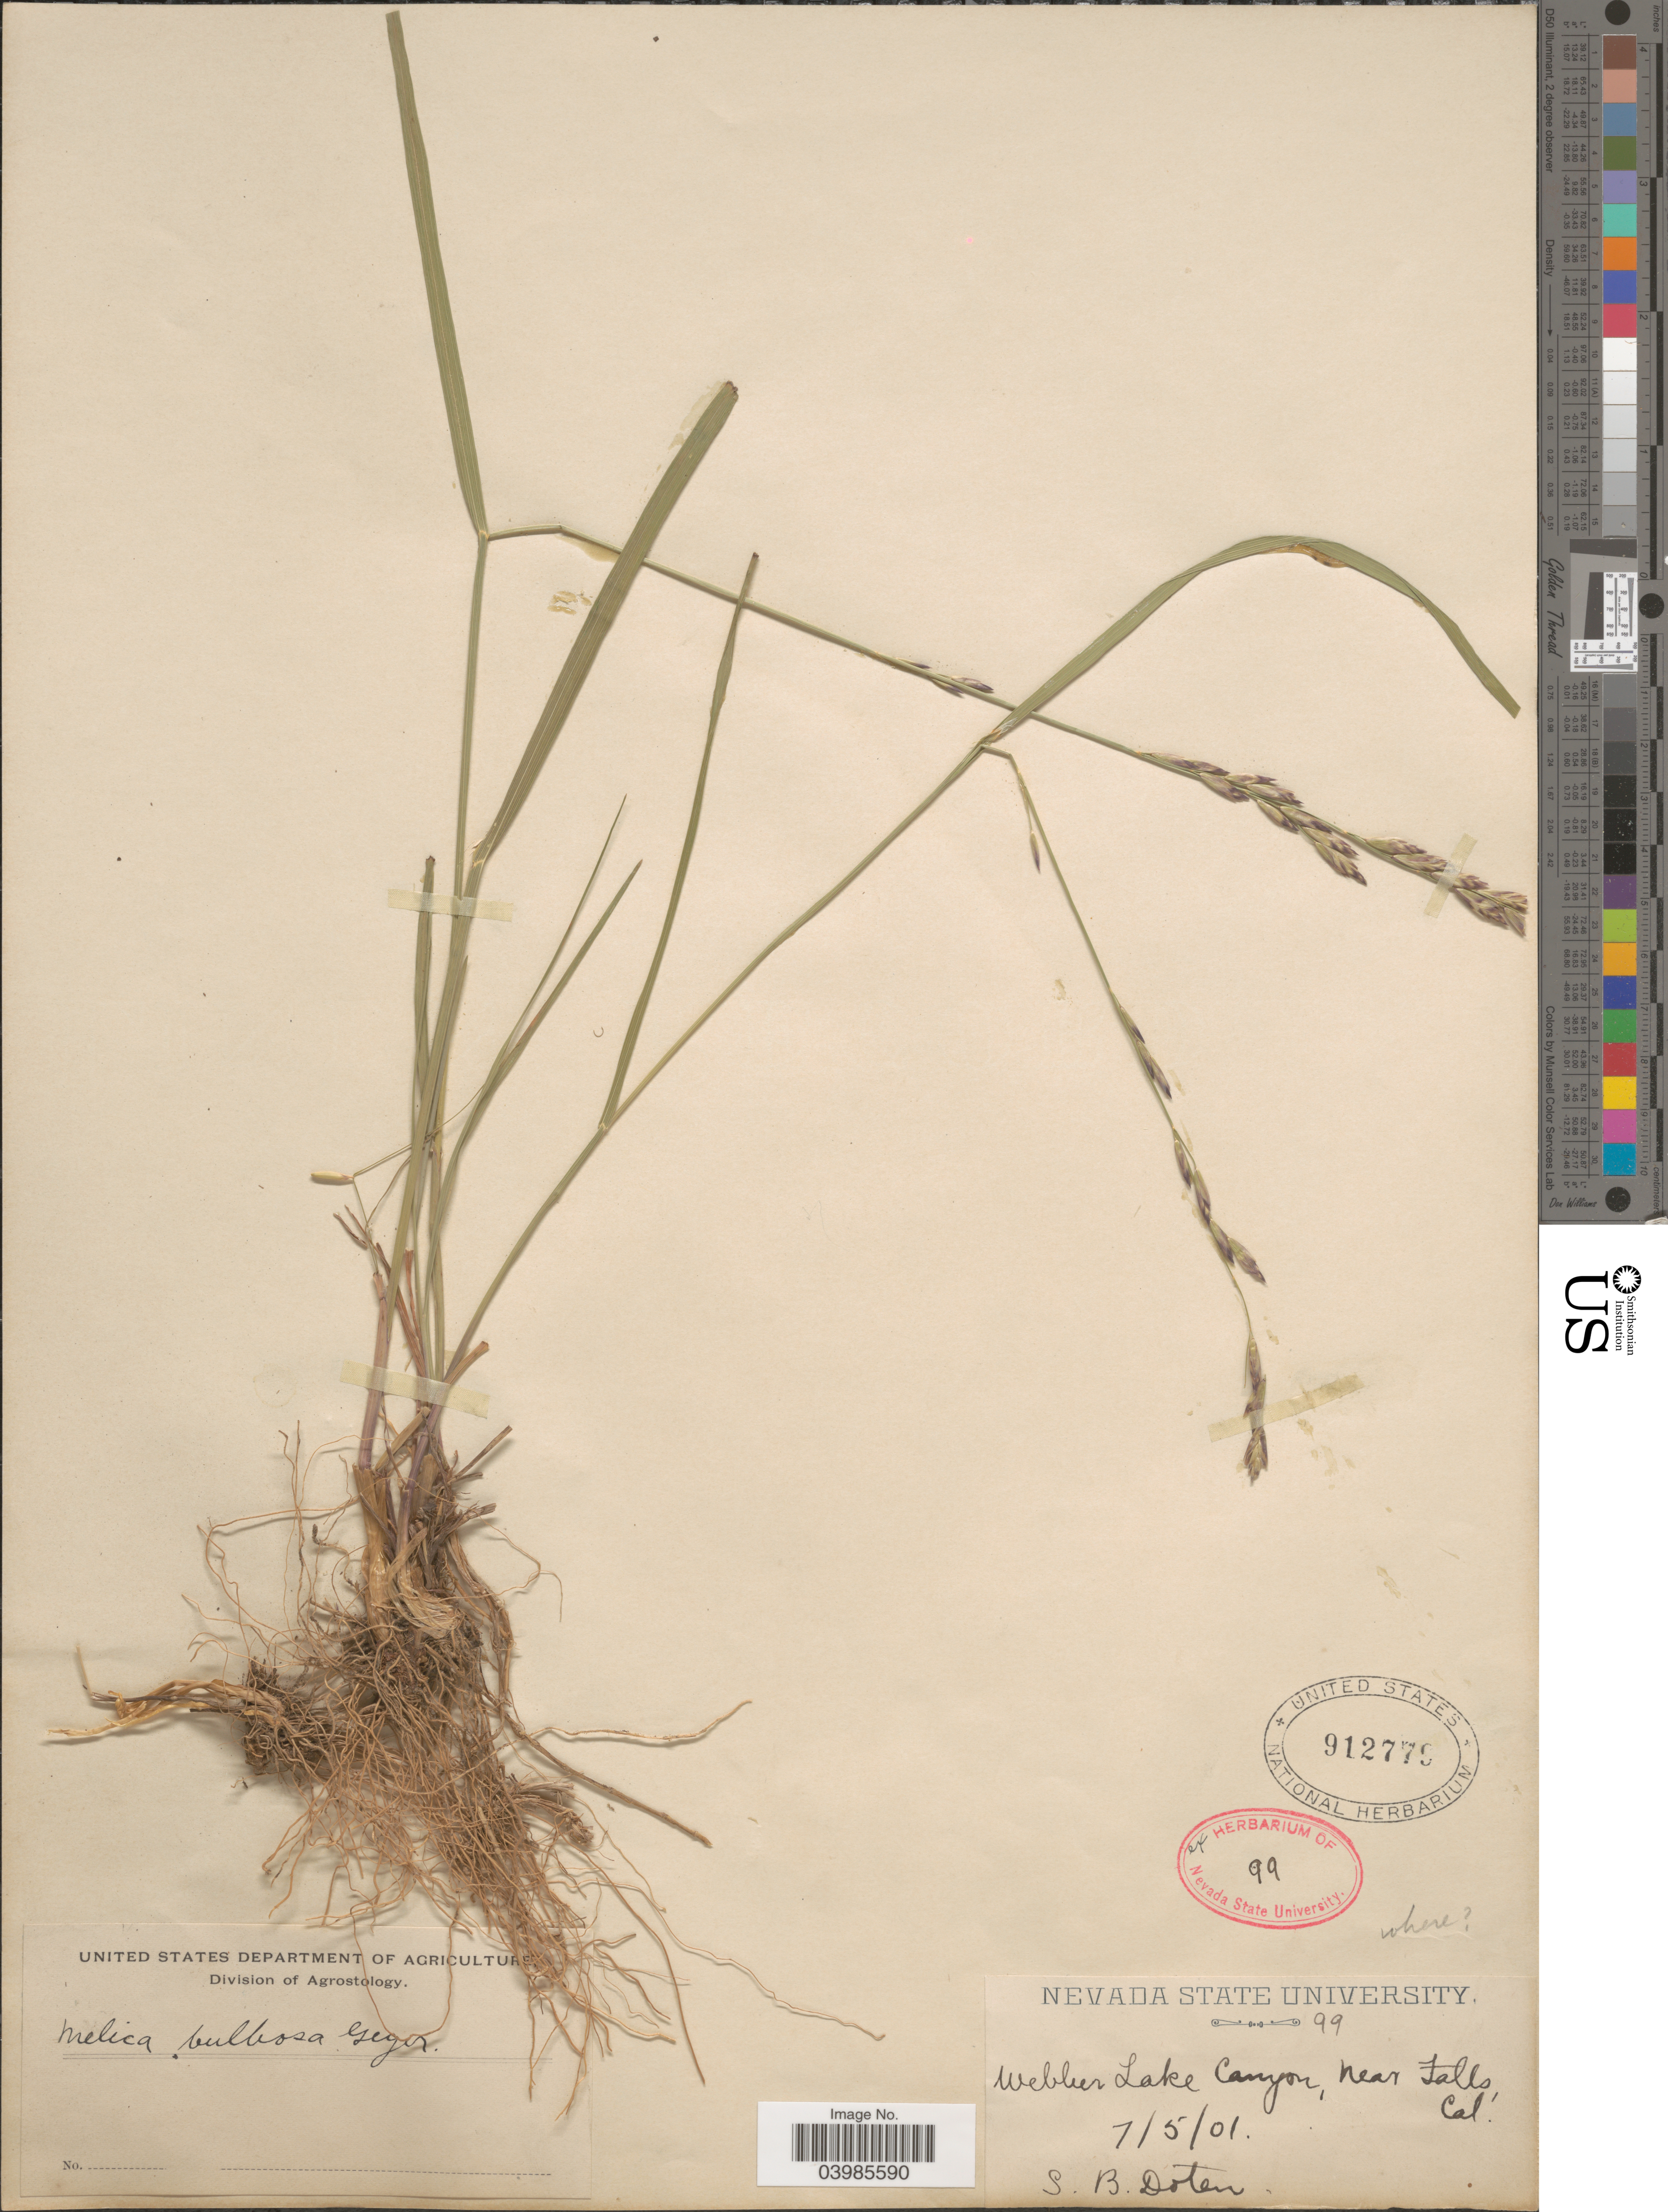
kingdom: Plantae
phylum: Tracheophyta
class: Liliopsida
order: Poales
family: Poaceae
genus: Melica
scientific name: Melica bulbosa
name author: Geyer ex Porter & J.M. Coult.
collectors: S. Doten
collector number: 99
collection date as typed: Transcribed d/m/y: 5/7/1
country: United States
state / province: California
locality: Webher Lake Canyon, near Falls.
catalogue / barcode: US 912779